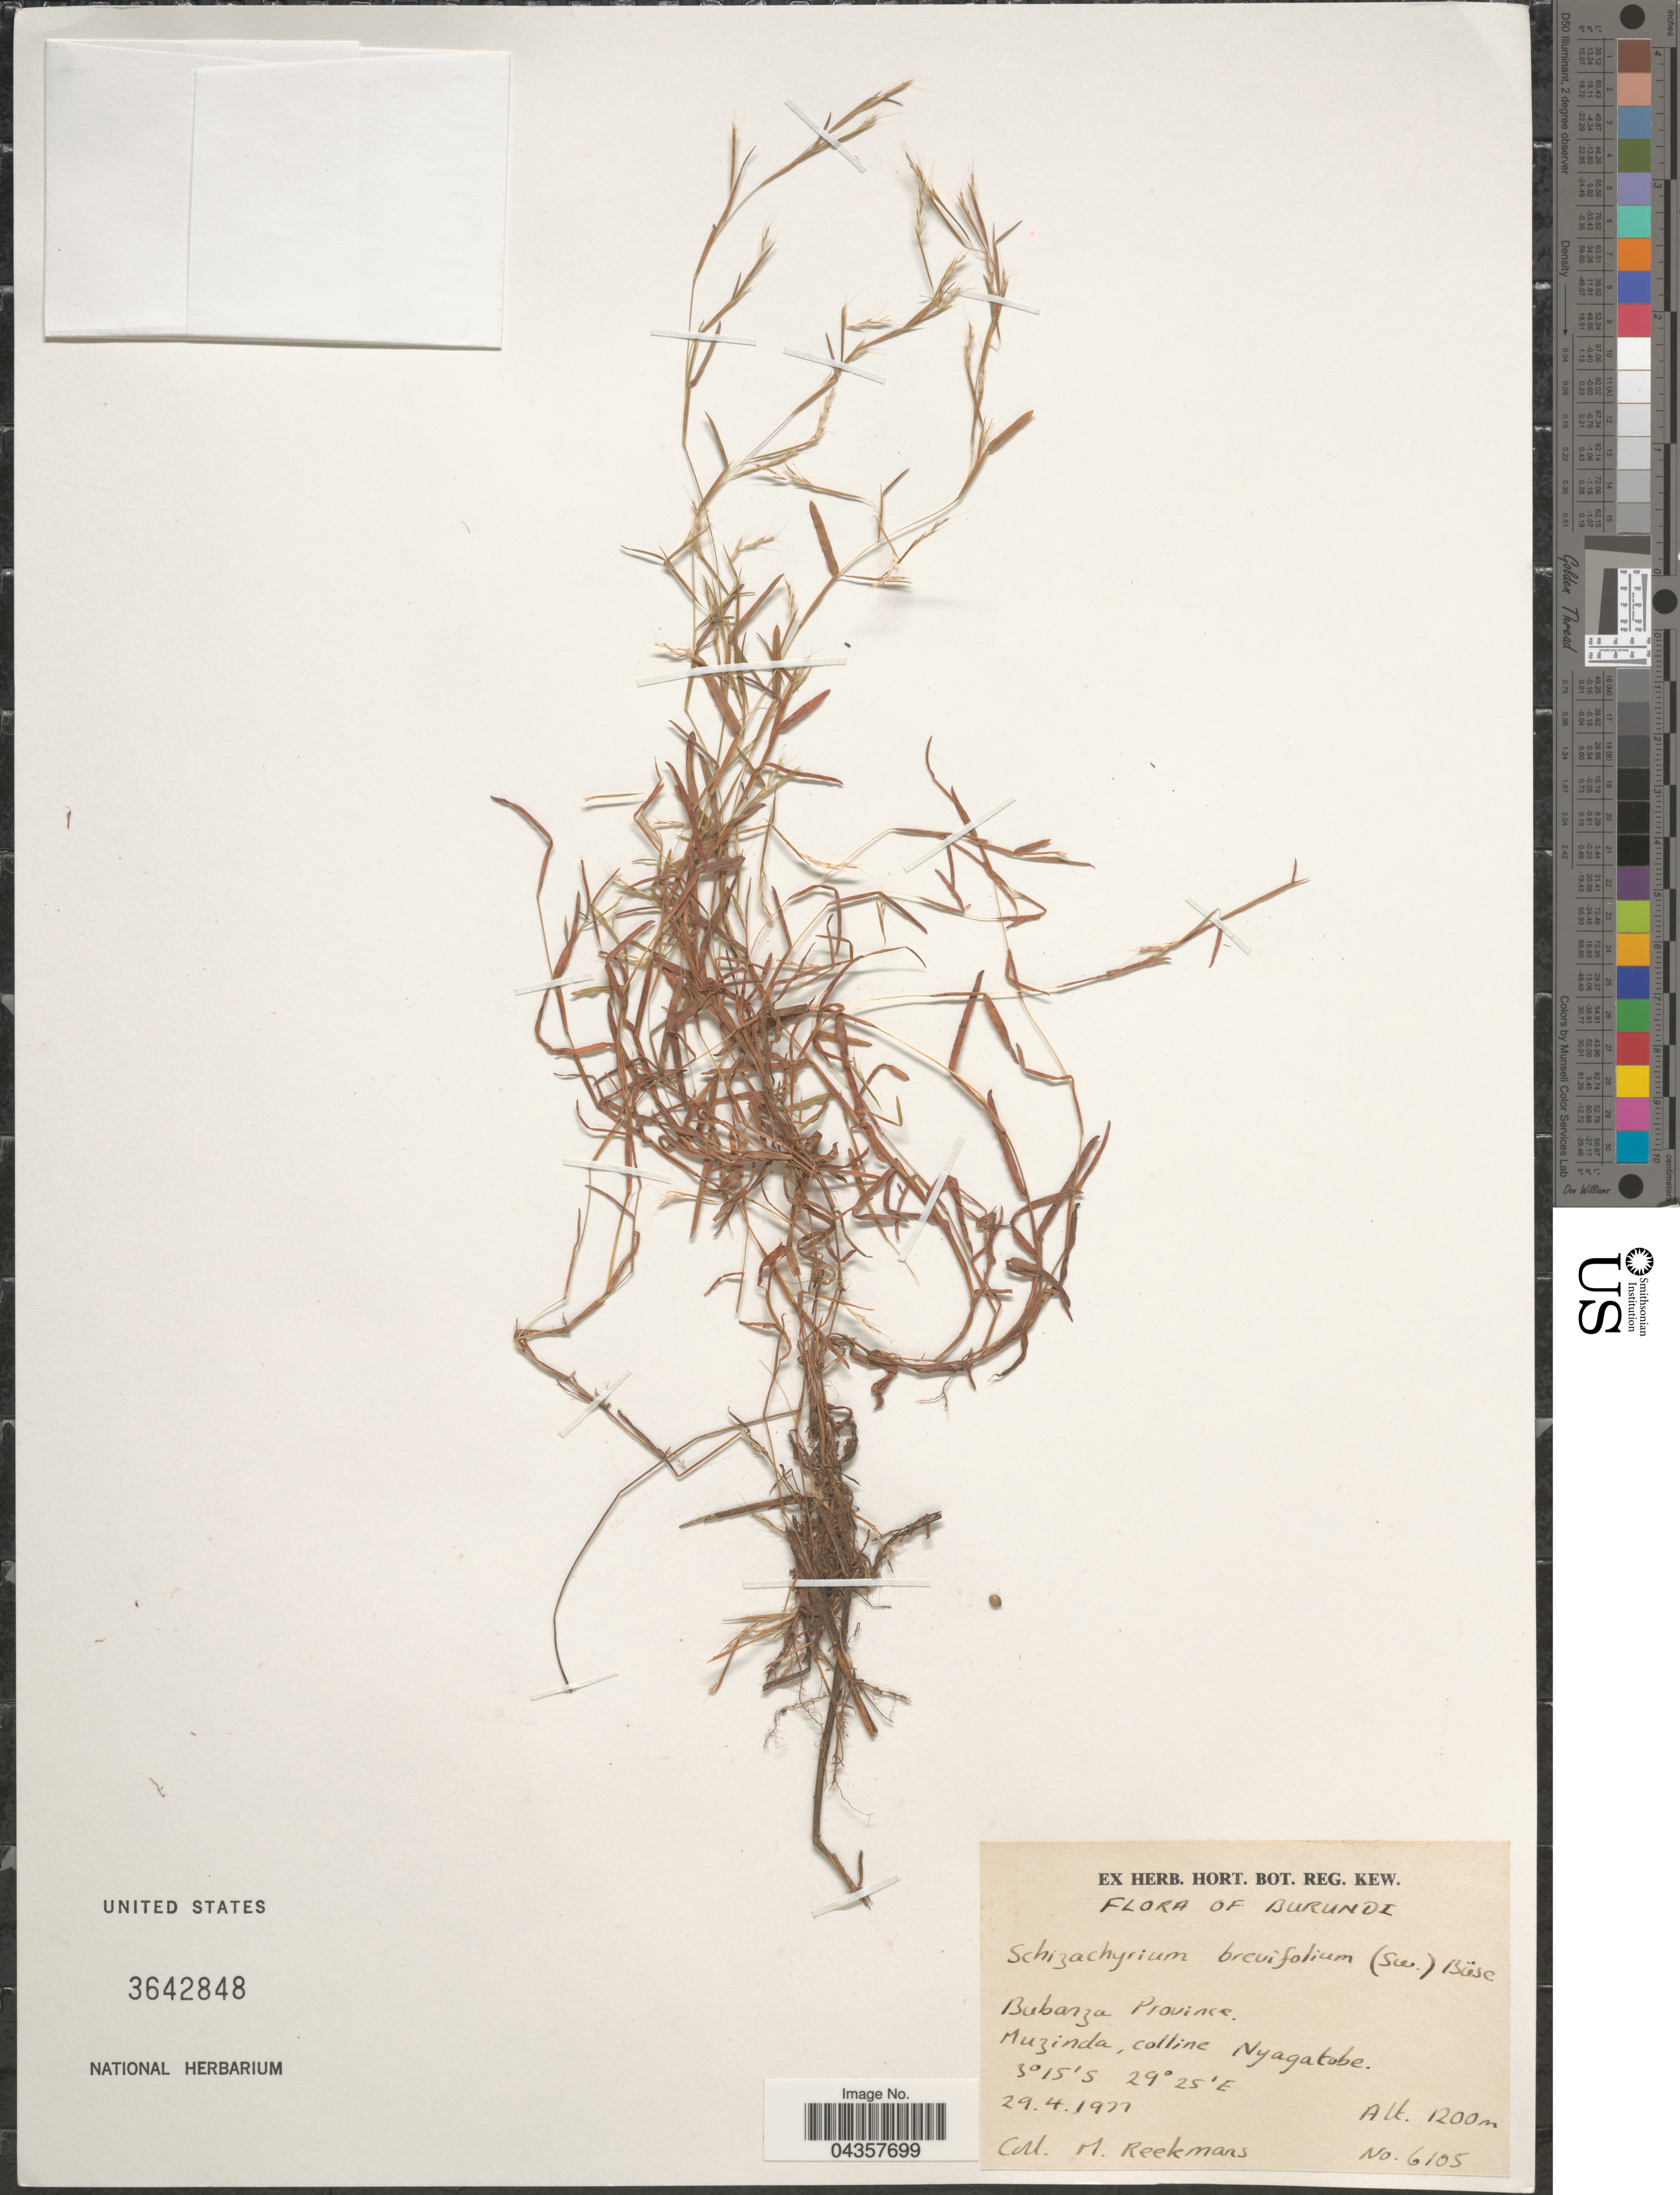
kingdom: Plantae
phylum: Tracheophyta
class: Liliopsida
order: Poales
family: Poaceae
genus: Schizachyrium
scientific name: Schizachyrium brevifolium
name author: (Sw.) Nees ex Büse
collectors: M. Reekmans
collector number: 6105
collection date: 1977-04-29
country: Burundi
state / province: Bubanza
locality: Muzinda, colline Nyagatobe.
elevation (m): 1200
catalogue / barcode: US 3642848